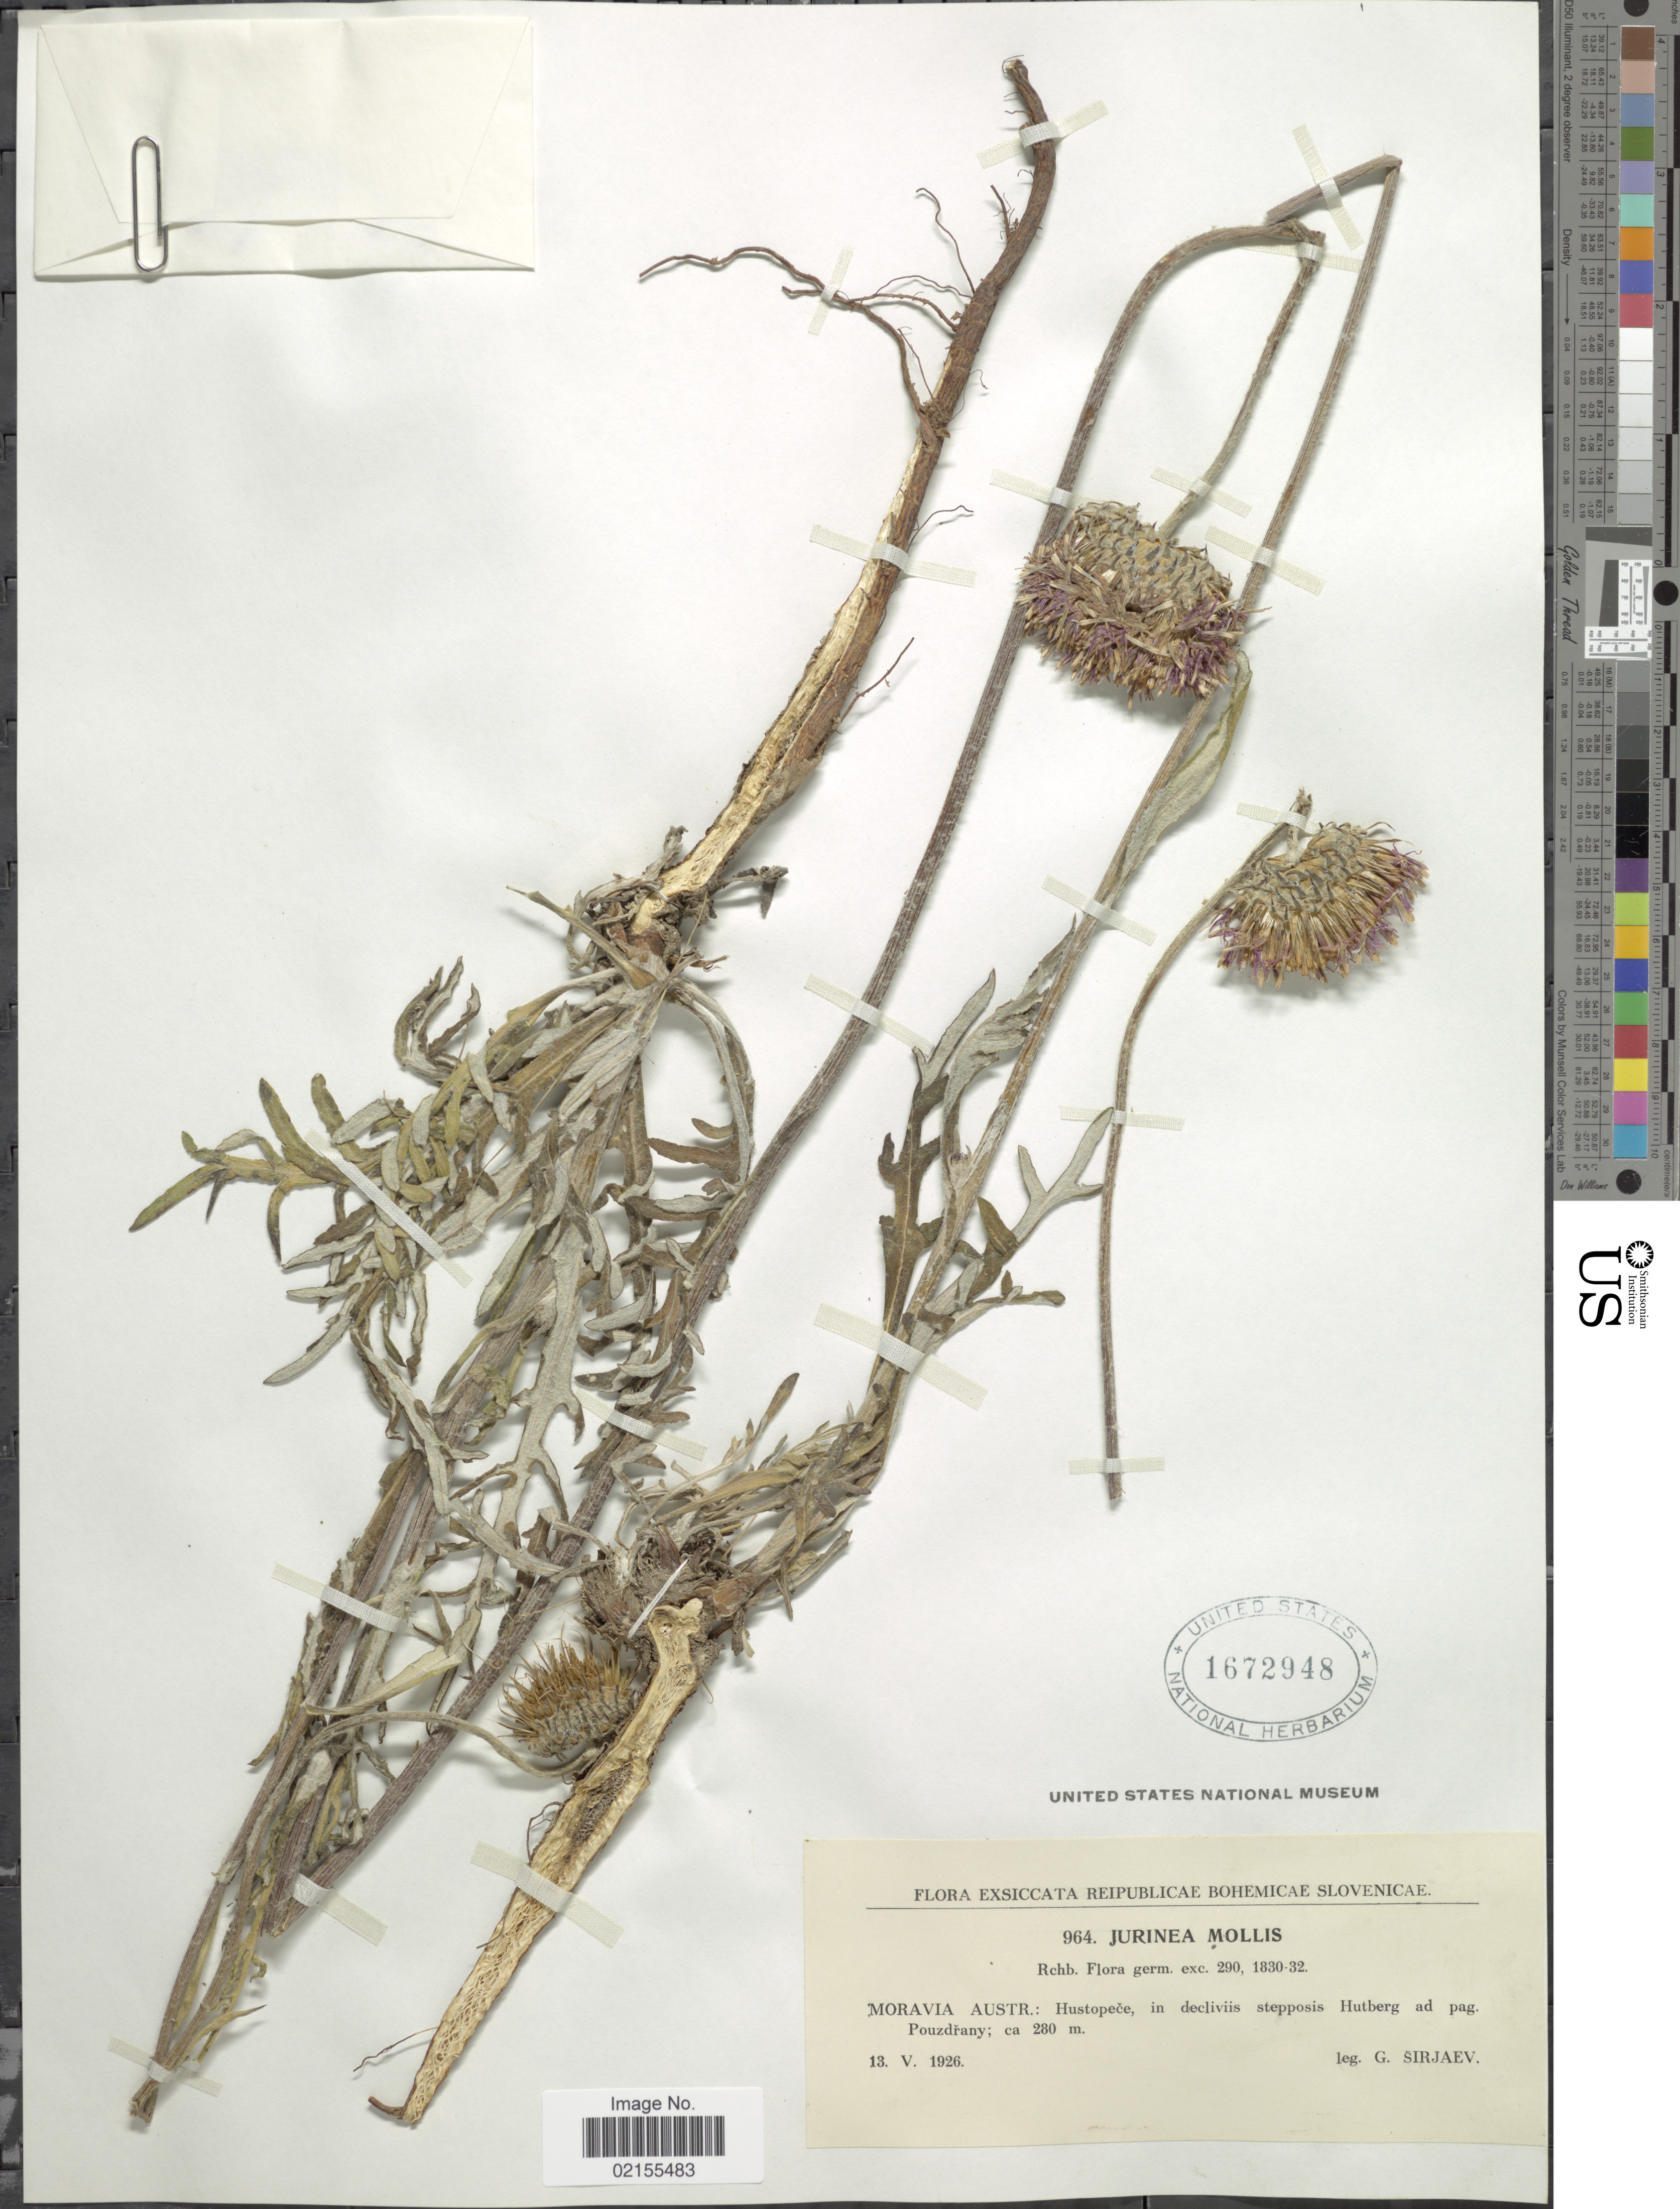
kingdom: Plantae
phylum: Tracheophyta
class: Magnoliopsida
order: Asterales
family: Asteraceae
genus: Jurinea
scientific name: Jurinea mollis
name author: Rchb.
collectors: G. Širjaev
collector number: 964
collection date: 1926-05-13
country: Slovenia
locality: Reipublicae Bohemicae Slovenicae, Moravia Austr., Hustopece, Hutberg ad pag. Pouzdrany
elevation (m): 280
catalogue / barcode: US 1672948